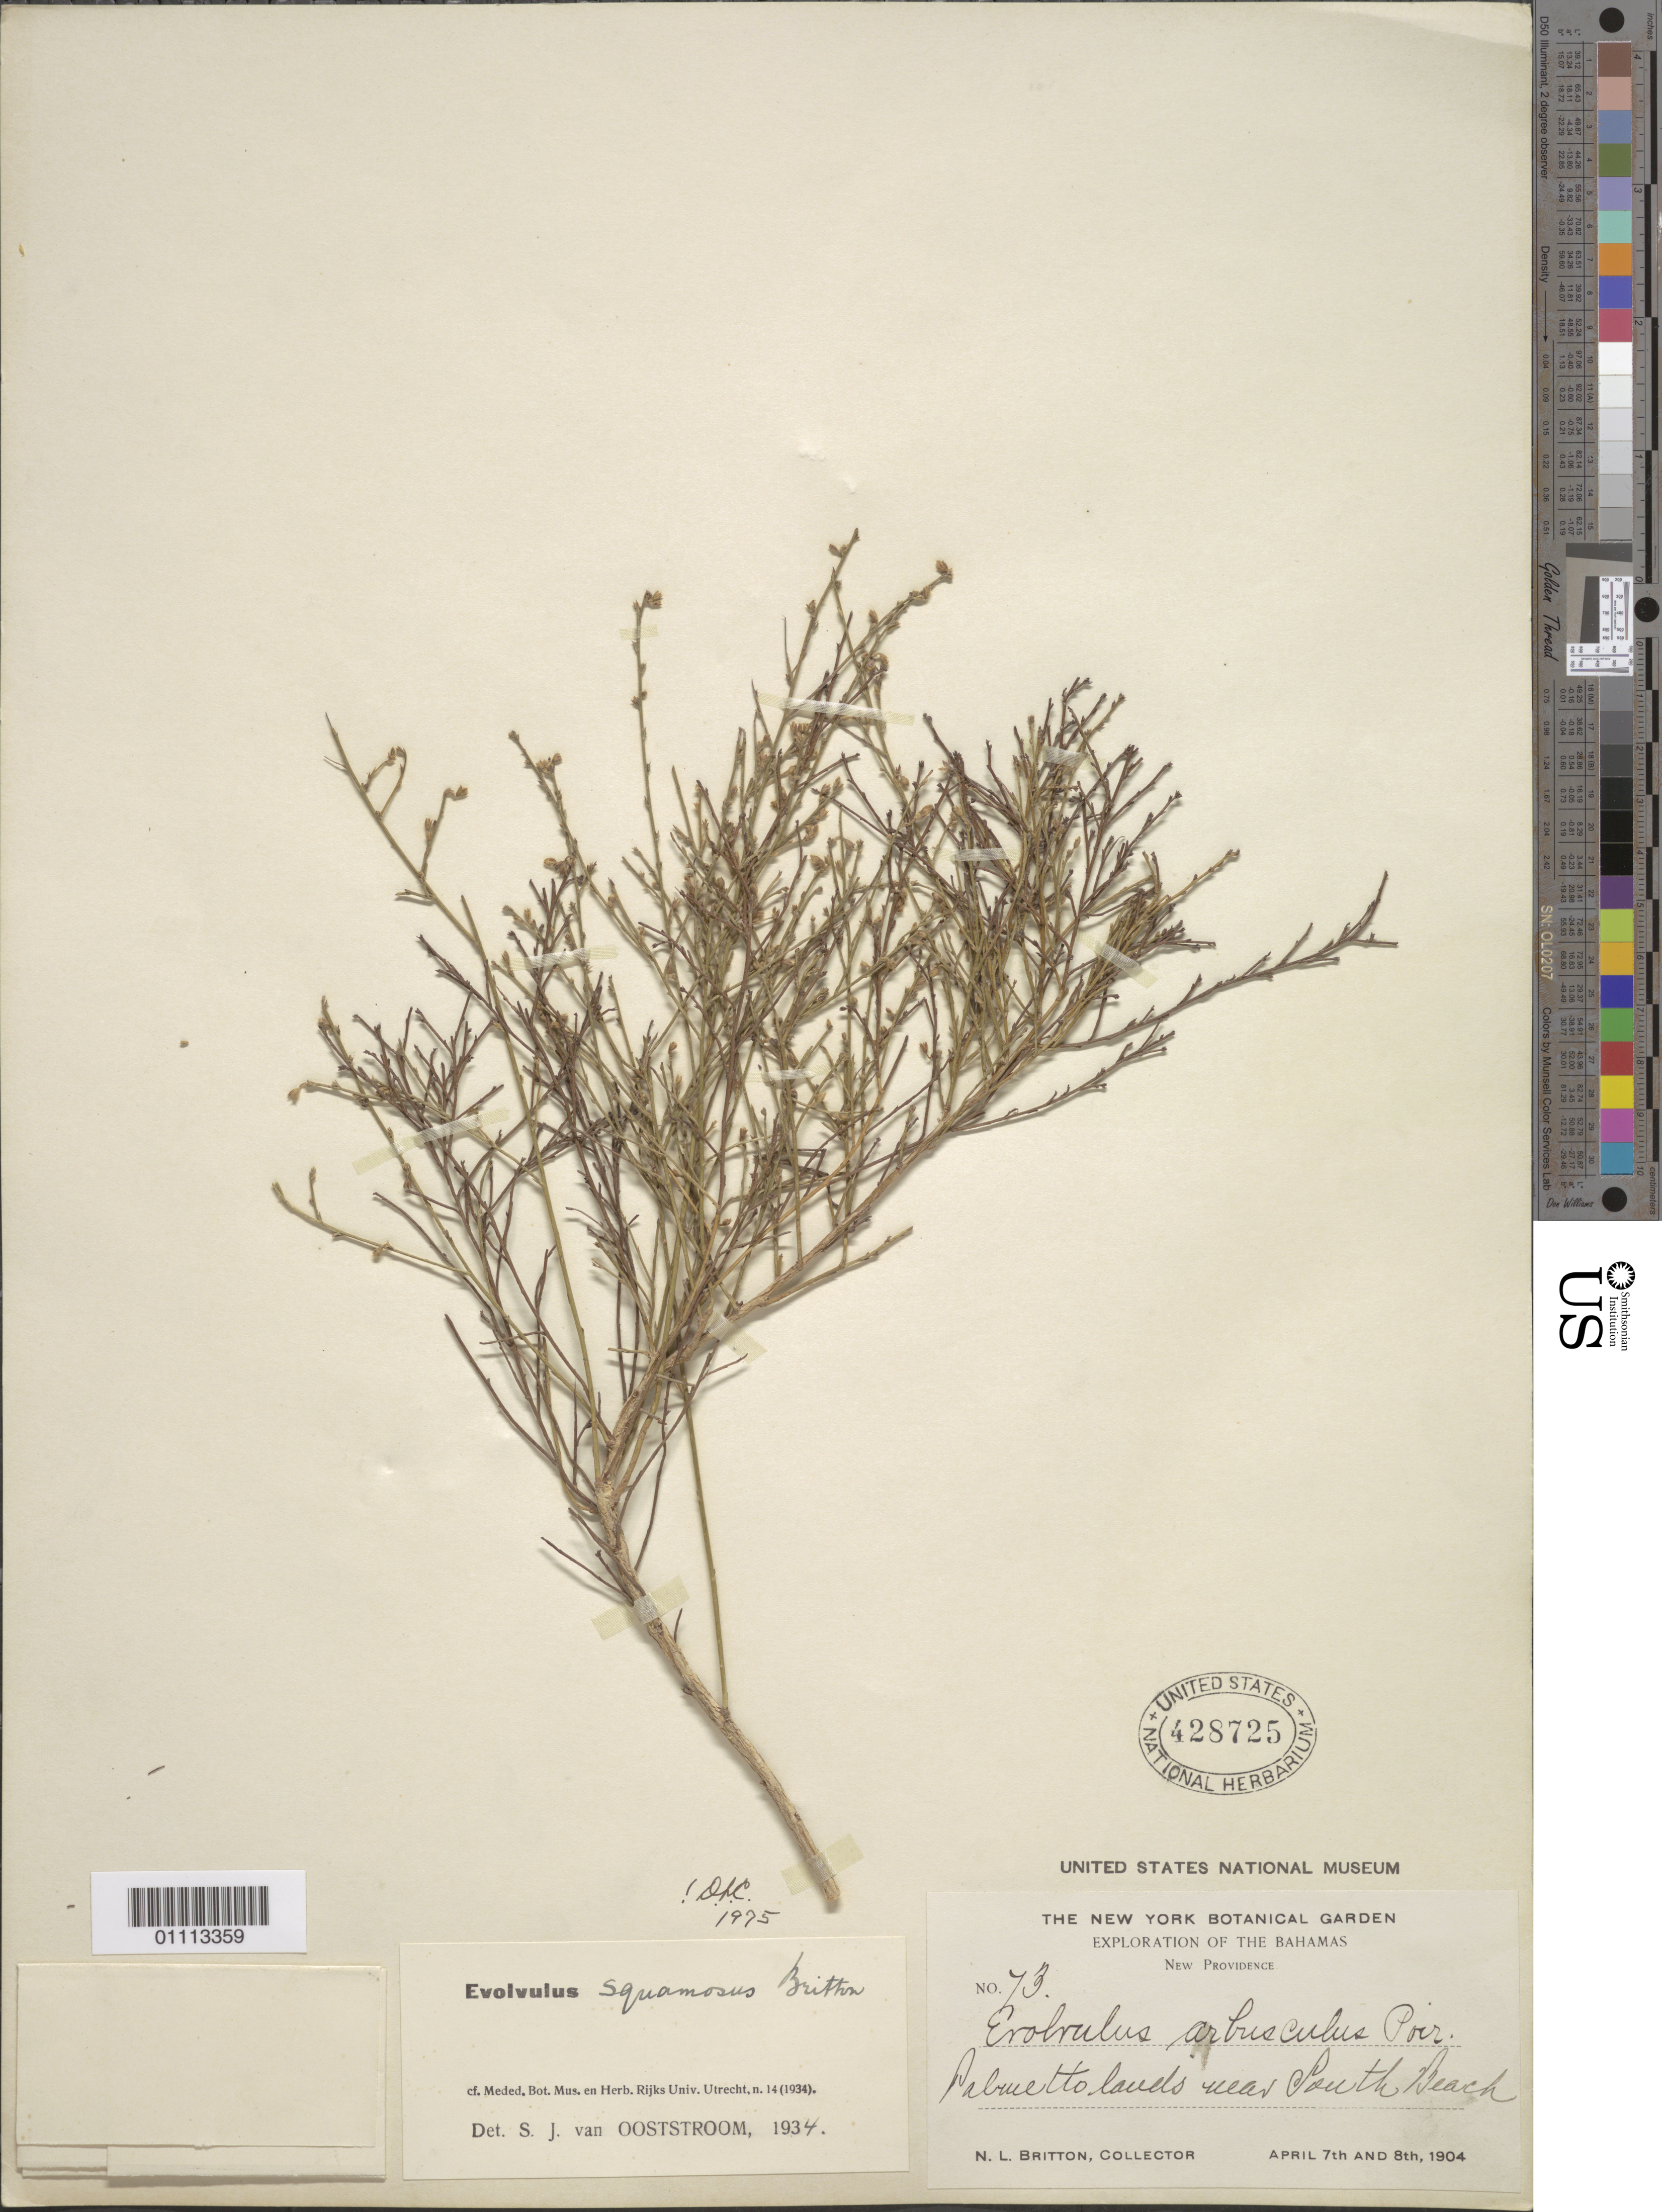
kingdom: Plantae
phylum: Tracheophyta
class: Magnoliopsida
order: Solanales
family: Convolvulaceae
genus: Evolvulus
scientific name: Evolvulus squamosus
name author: Britton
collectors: N. Britton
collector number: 73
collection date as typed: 07 Apr 1904 and 08 Apr 1904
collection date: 1904-04-07,1904-04-08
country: Bahamas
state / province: New Providence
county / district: Nassau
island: New Providence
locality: Palmetto levels near South Beach.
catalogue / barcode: US 428725